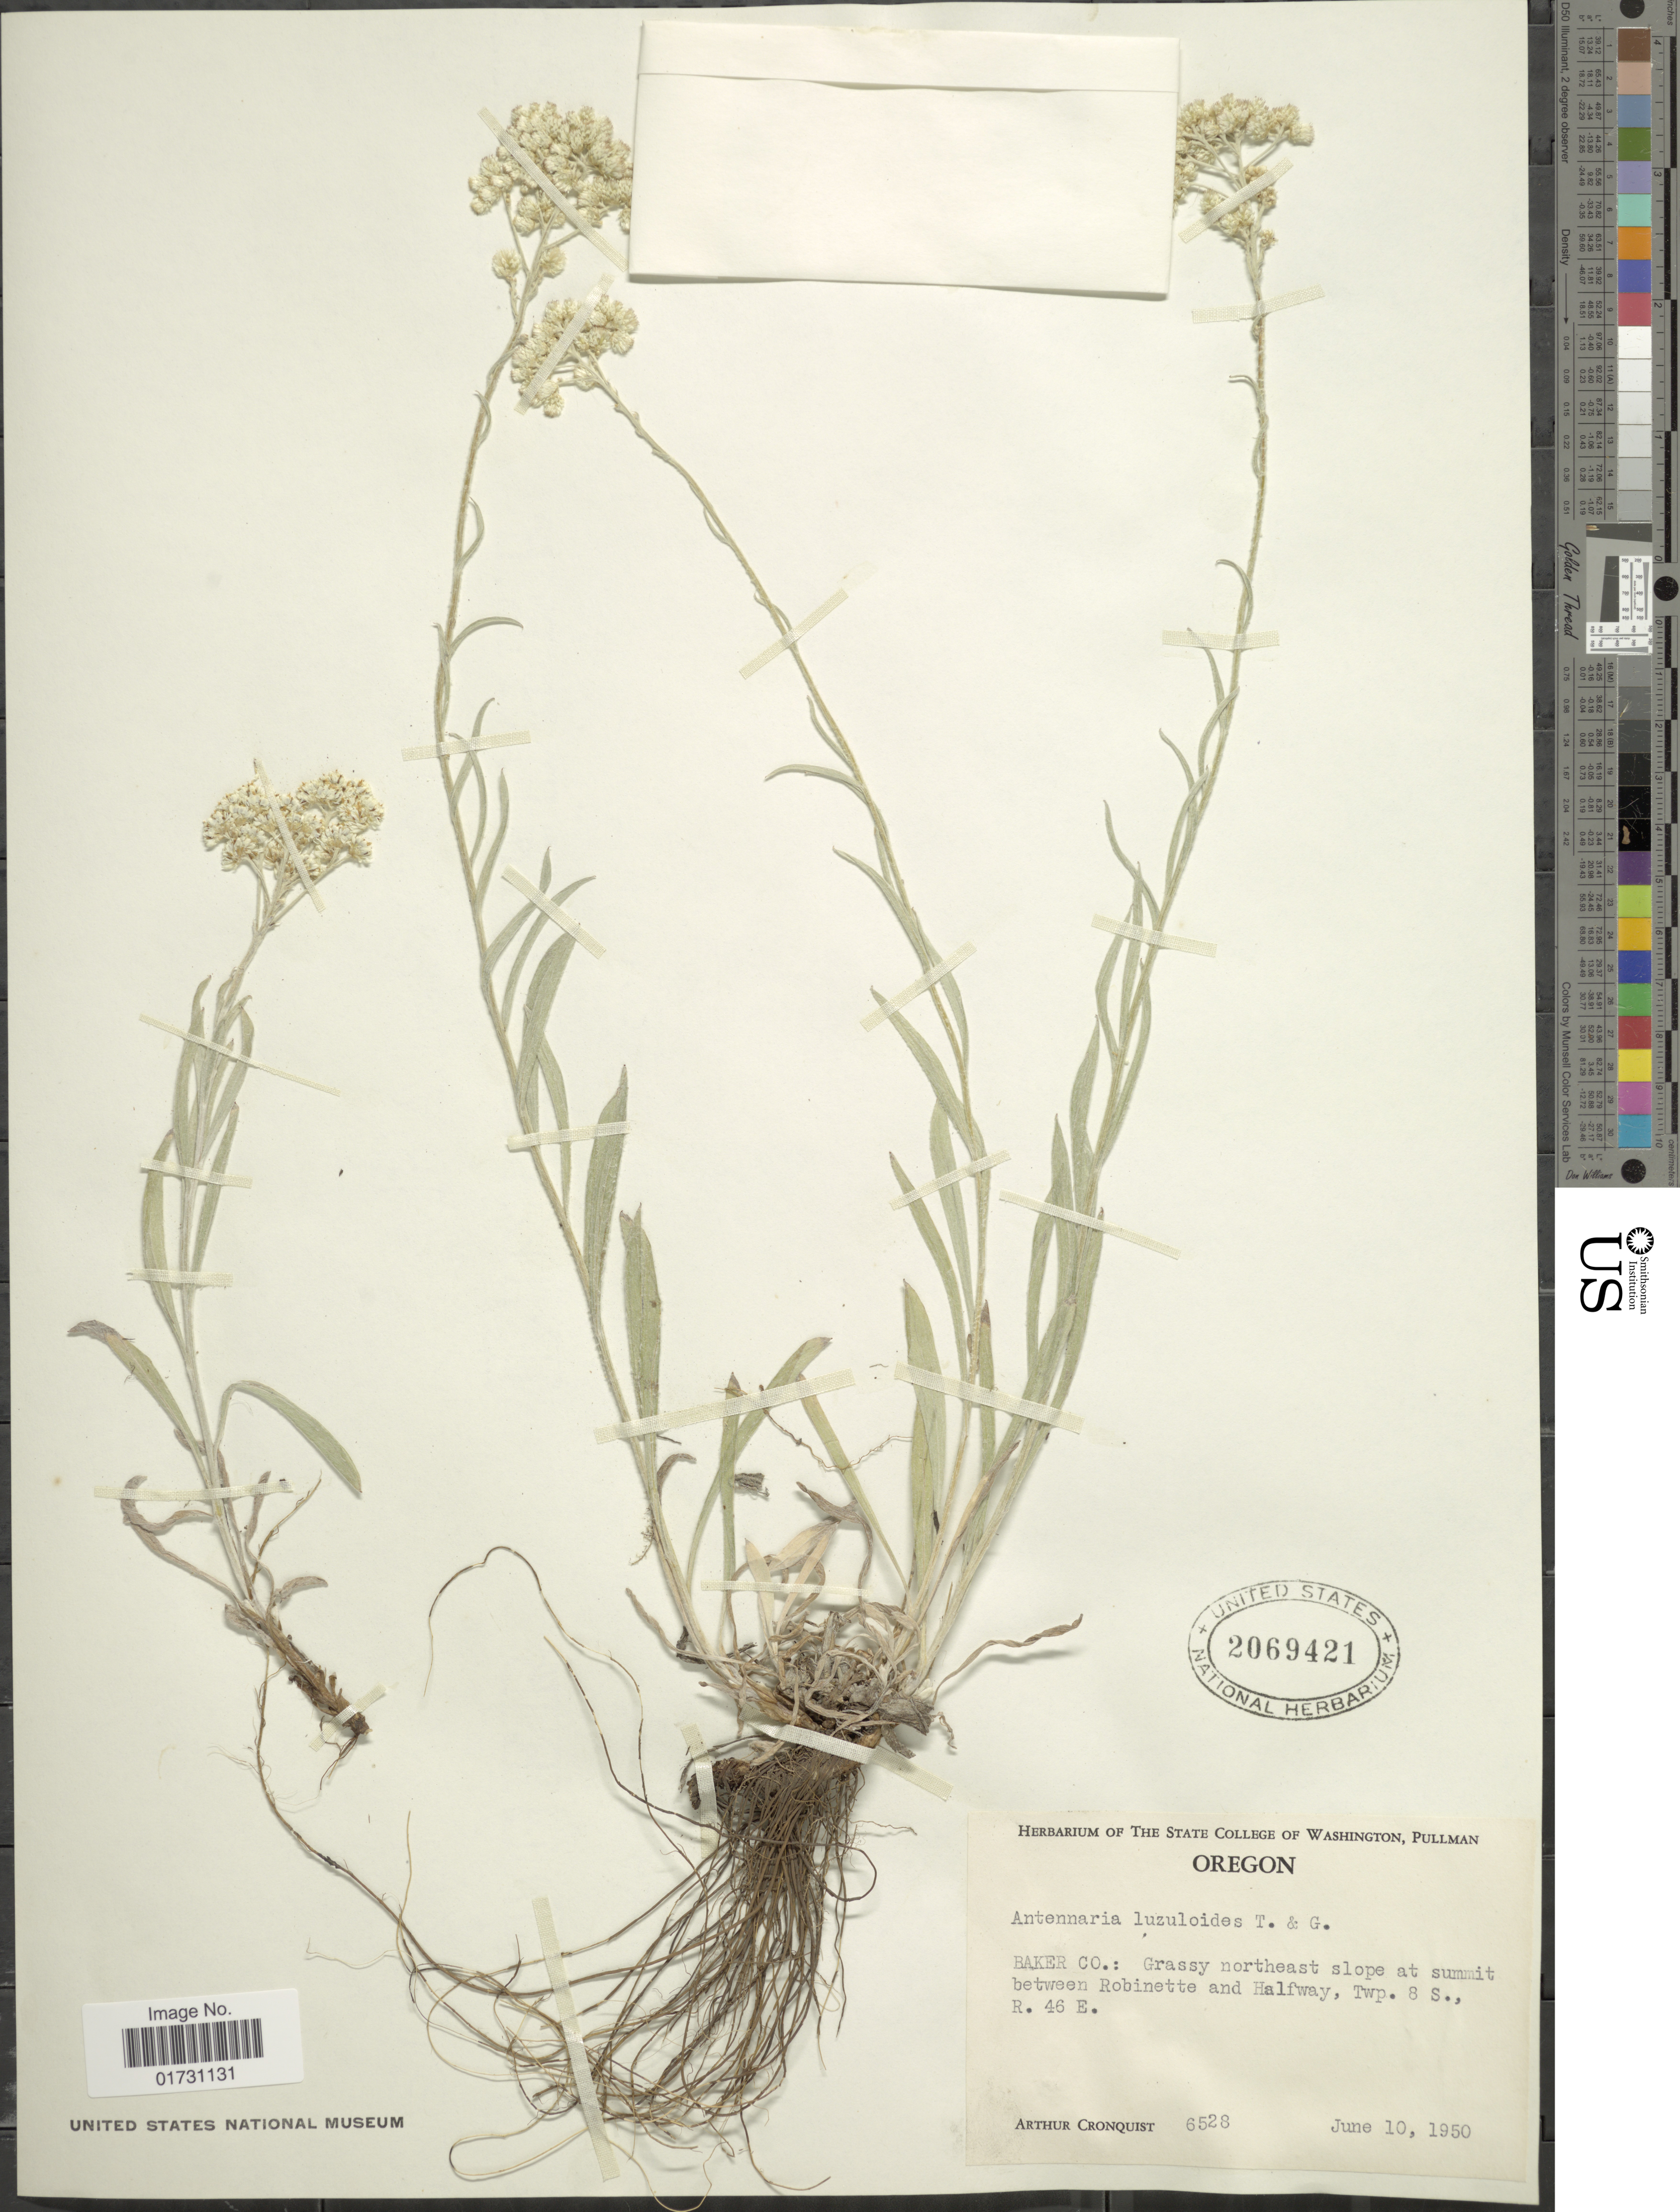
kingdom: Plantae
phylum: Tracheophyta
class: Magnoliopsida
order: Asterales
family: Asteraceae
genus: Antennaria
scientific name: Antennaria luzuloides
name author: Torr. & A. Gray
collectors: A. J. Cronquist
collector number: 6528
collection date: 1950-06-10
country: United States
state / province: Oregon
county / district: Baker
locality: Grassy northeast slope at summit between Robinette and Halfway, Twp. 8S., R. 46 E.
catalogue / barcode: US 2069421